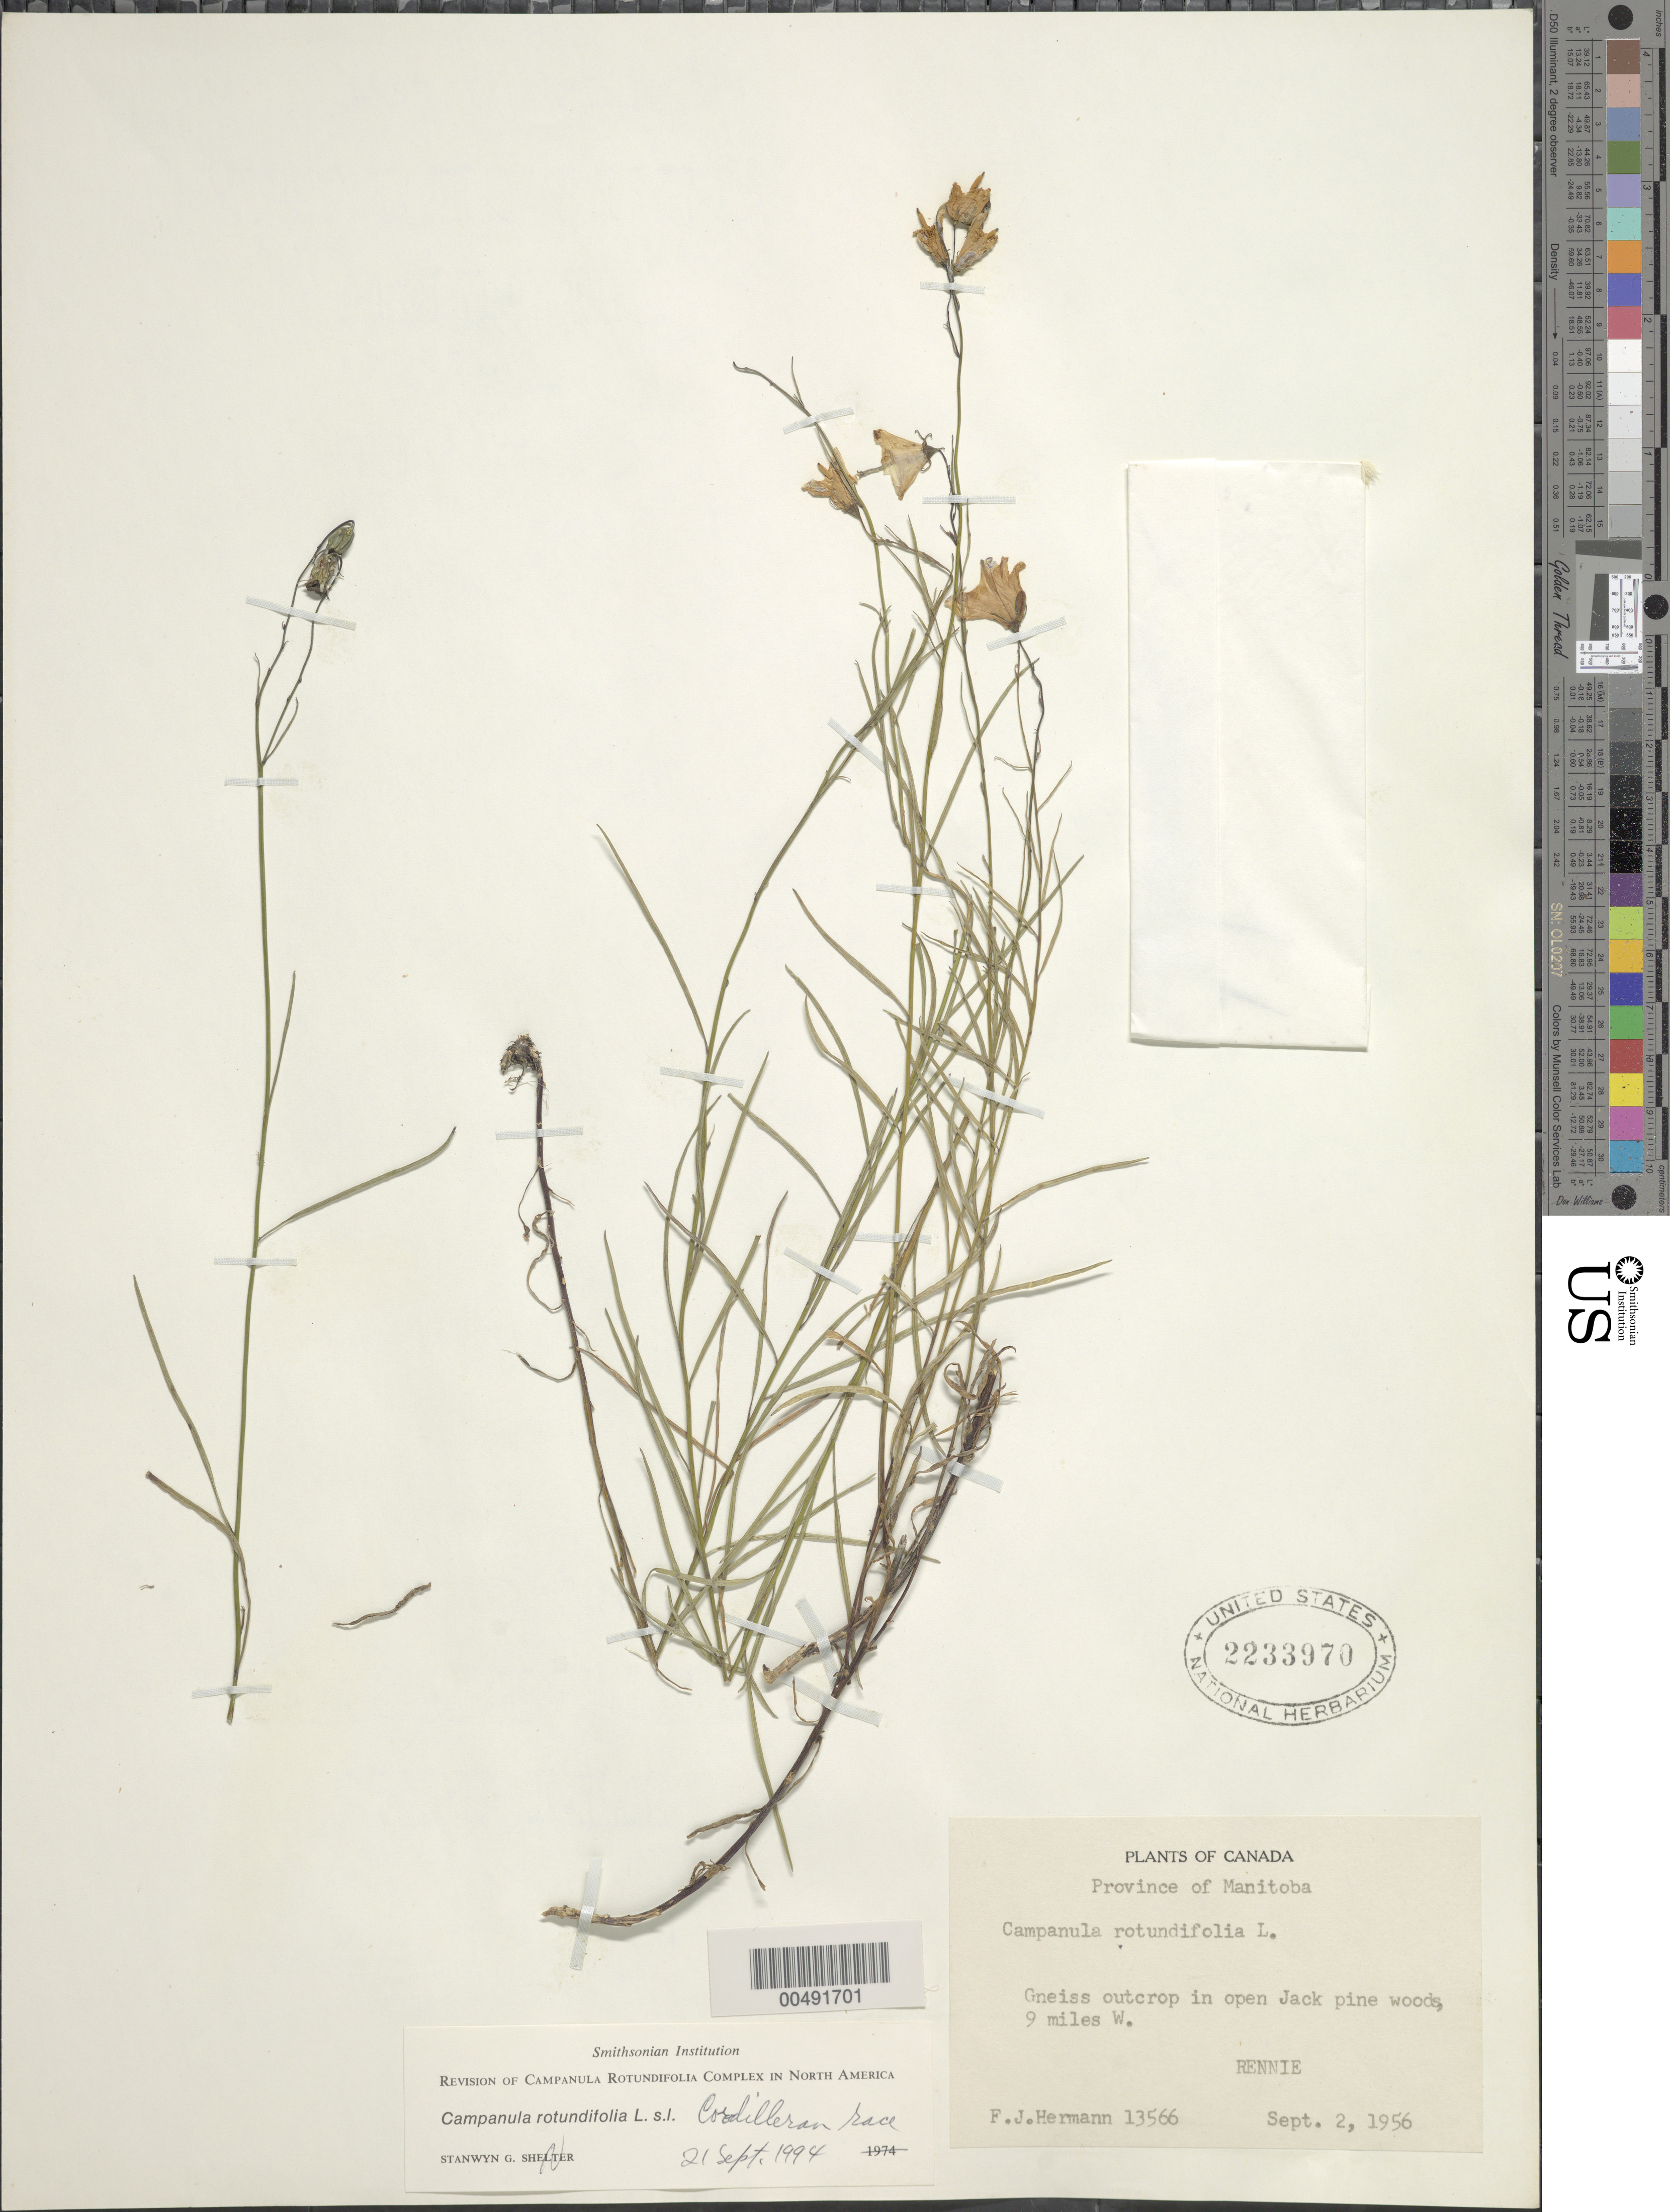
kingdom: Plantae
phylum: Tracheophyta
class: Magnoliopsida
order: Asterales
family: Campanulaceae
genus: Campanula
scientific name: Campanula rotundifolia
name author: L.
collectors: F. J. Hermann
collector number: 13566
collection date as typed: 02 Sep 1956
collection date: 1956-09-02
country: Canada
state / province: Manitoba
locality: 9 miles W. of Rennie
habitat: gneiss outcrop in open Jack pine woods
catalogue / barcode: US 2233970